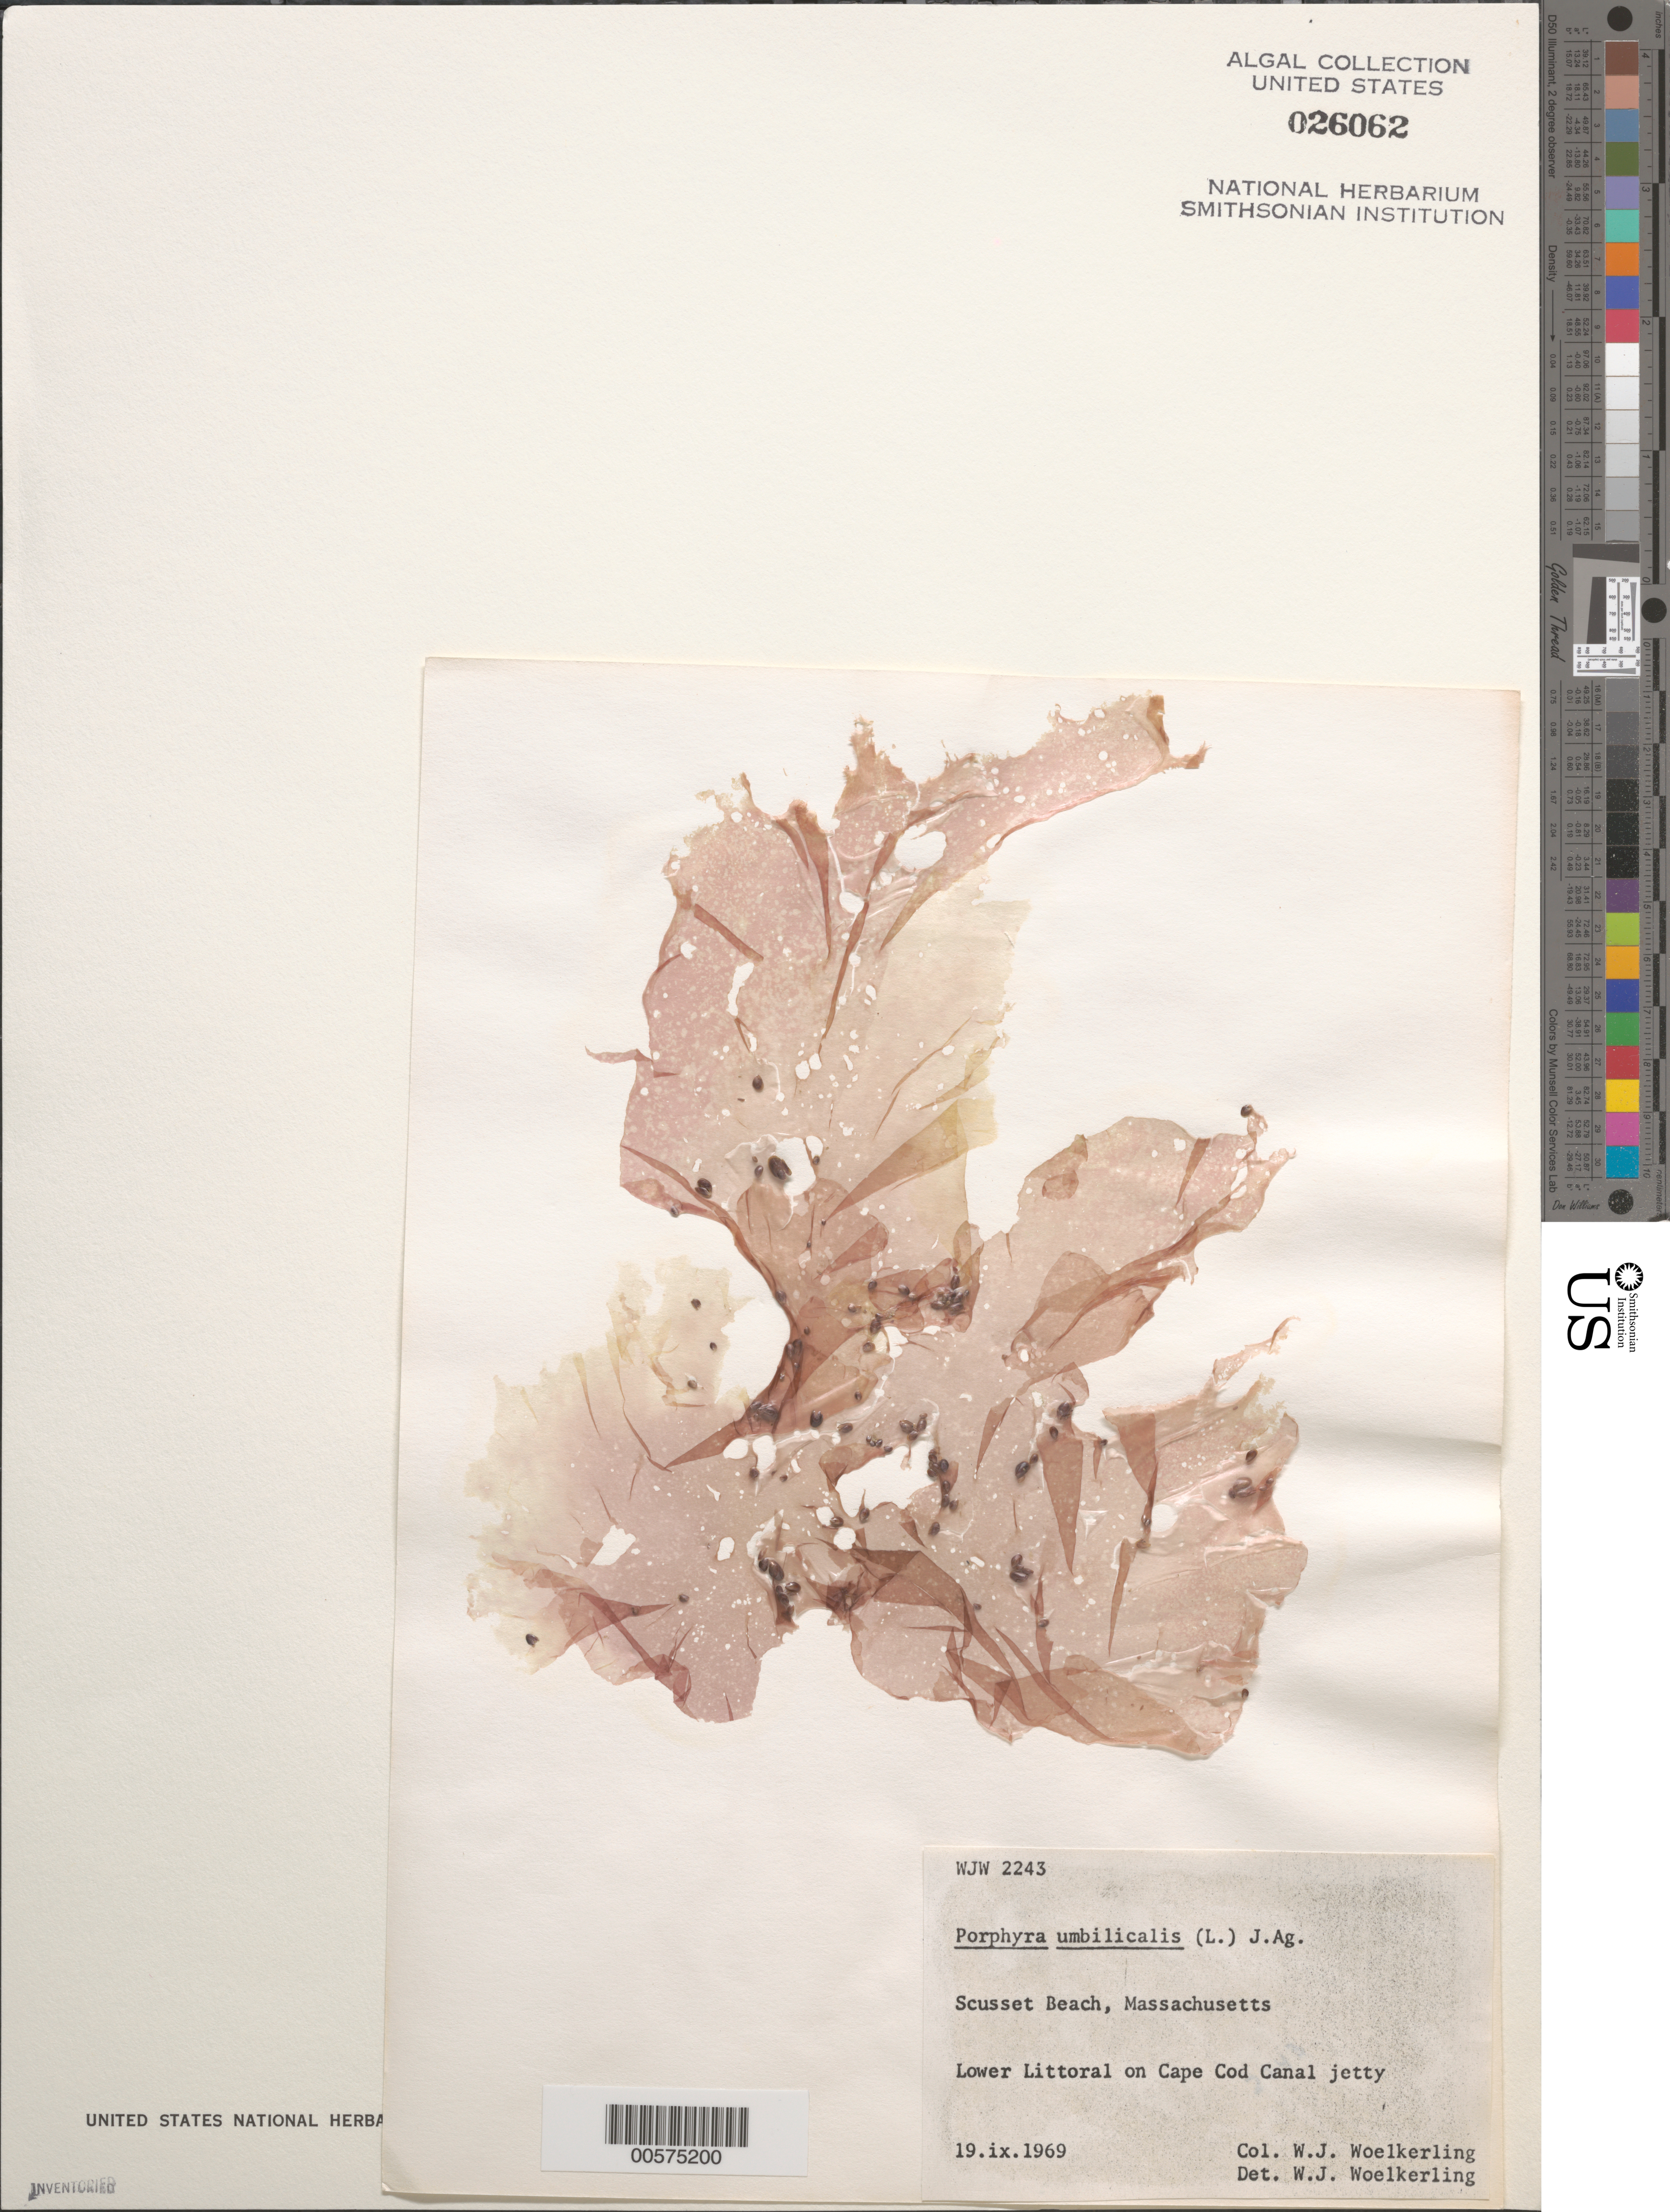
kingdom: Plantae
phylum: Rhodophyta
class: Bangiophyceae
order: Bangiales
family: Bangiaceae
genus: Porphyra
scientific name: Porphyra umbilicalis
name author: Kütz.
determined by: Woelkerling, W. J.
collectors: W. Woelkerling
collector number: WJW 2243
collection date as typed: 19 Sep 1969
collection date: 1969-09-19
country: United States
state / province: Massachusetts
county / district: Barnstable County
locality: Cape Cod Canal jetty, Scusset Beach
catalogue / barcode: US 26062